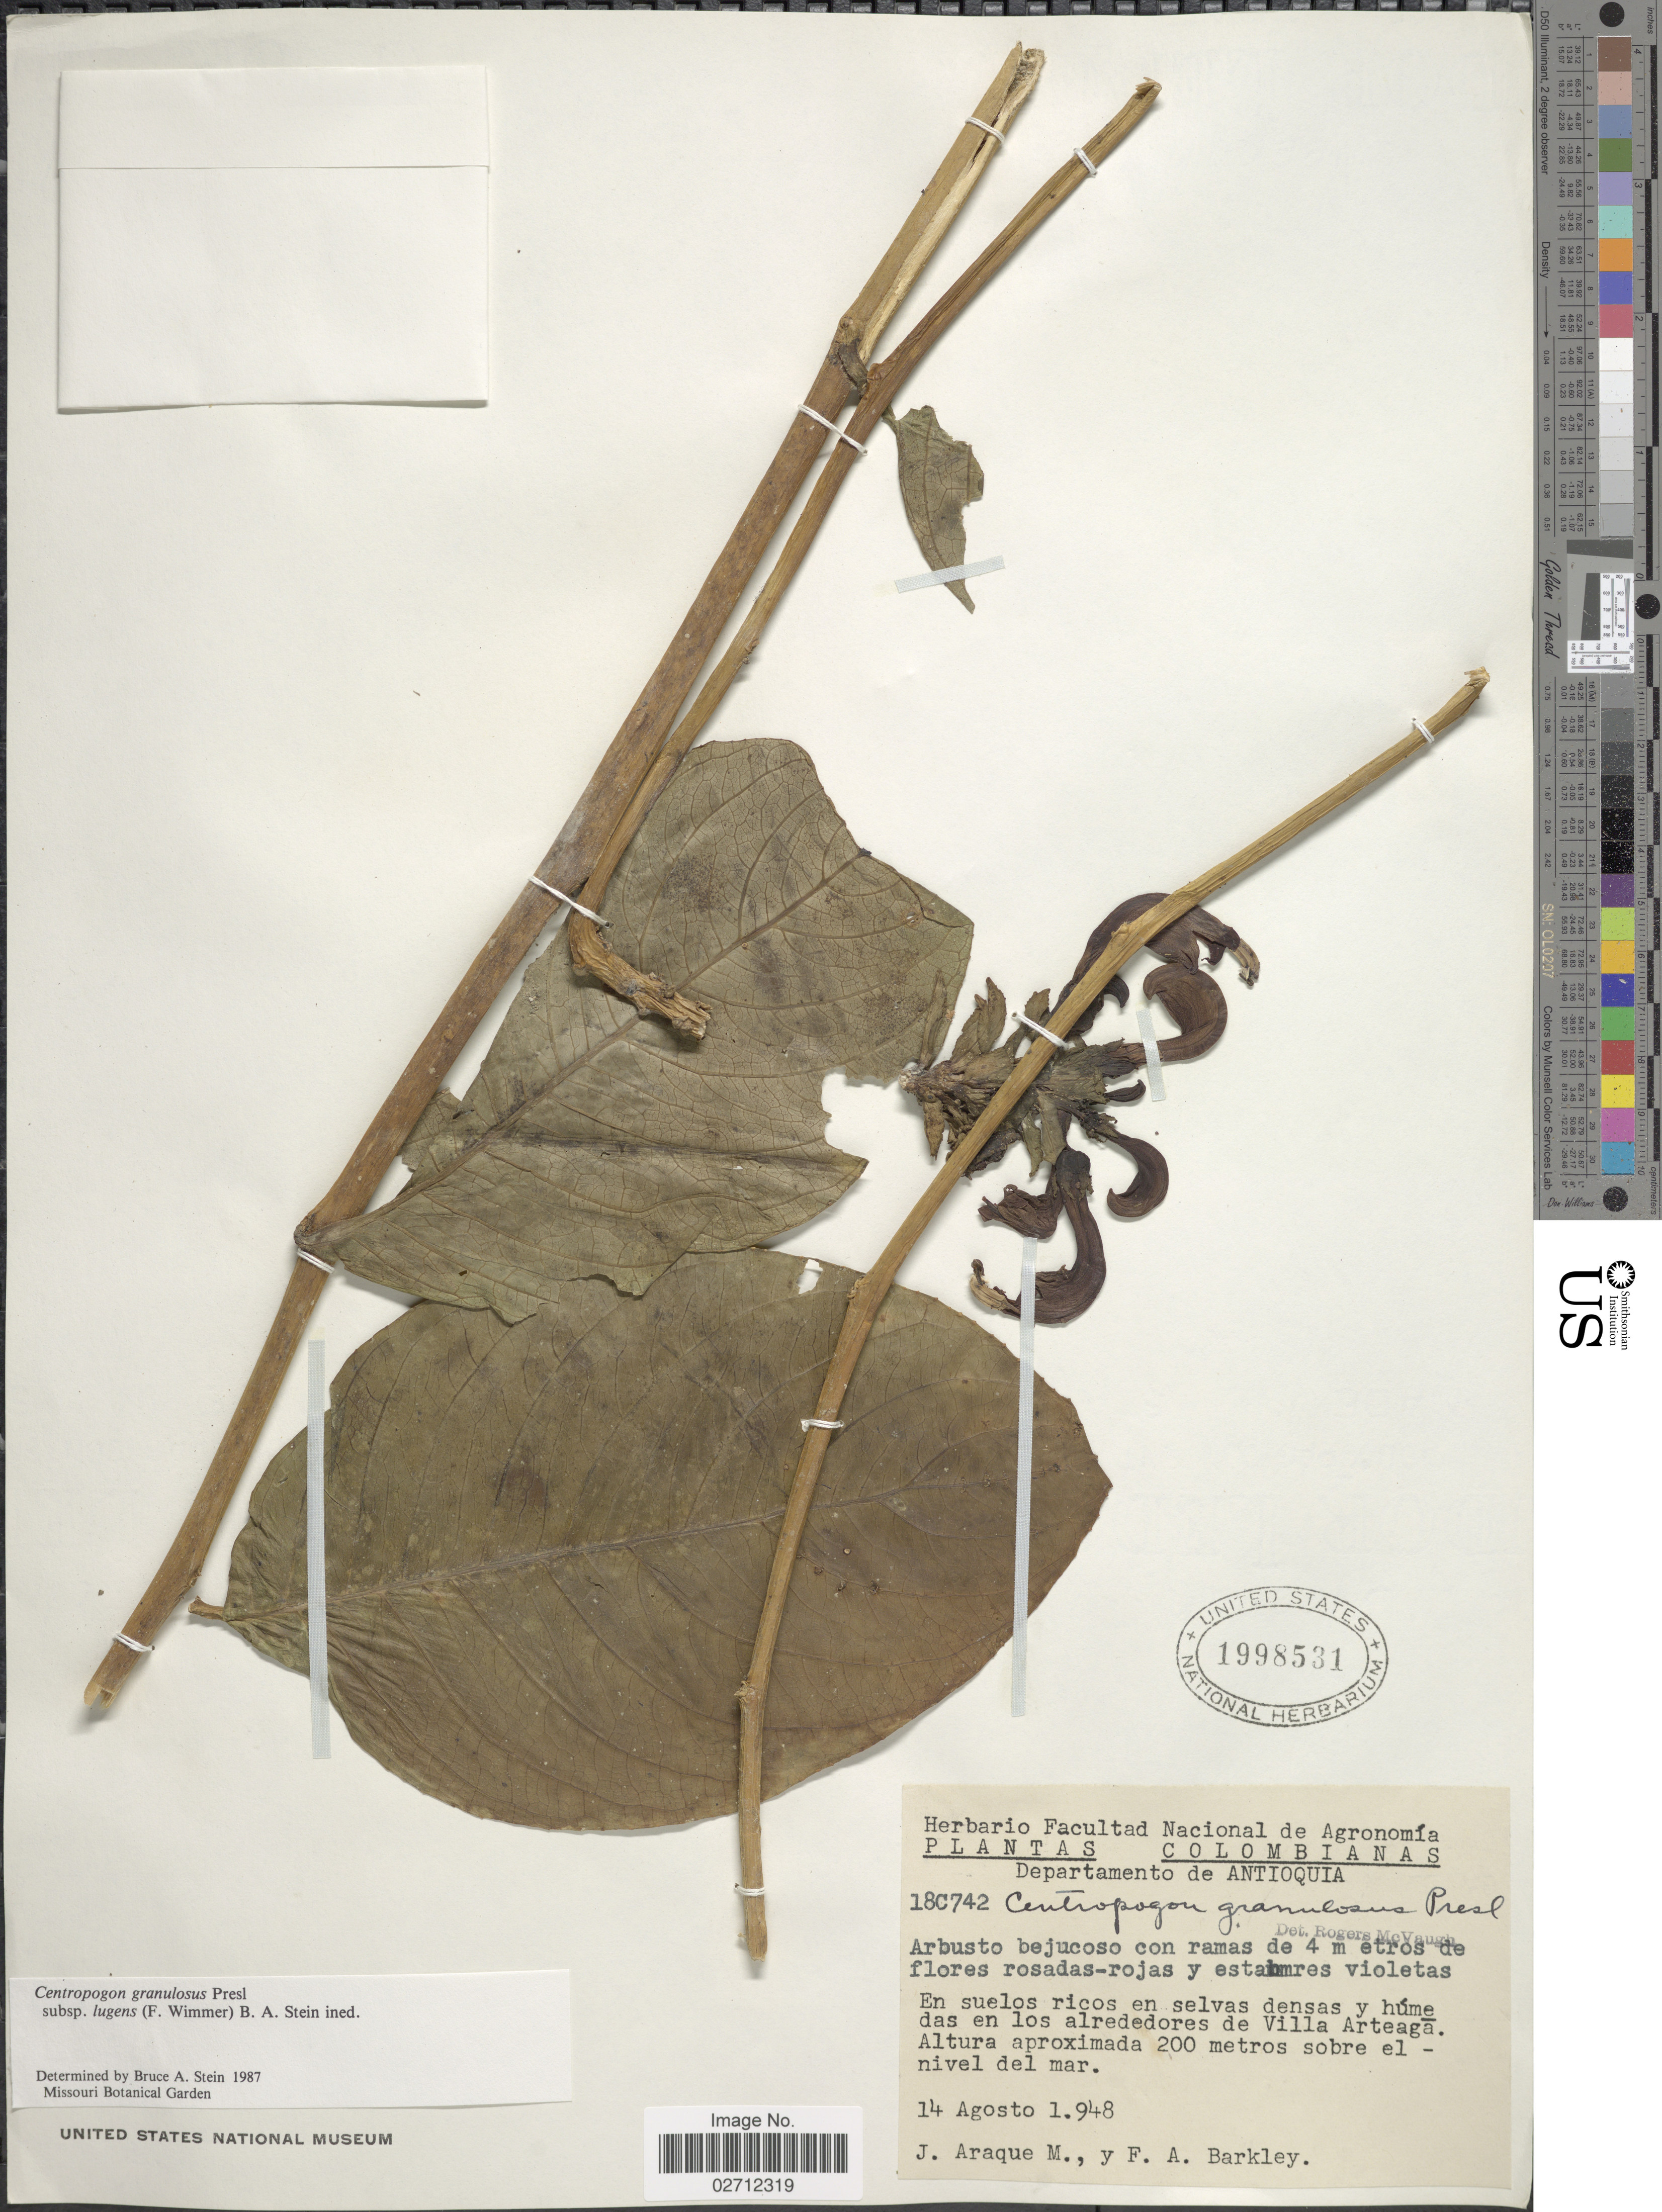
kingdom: Plantae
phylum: Tracheophyta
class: Magnoliopsida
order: Asterales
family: Campanulaceae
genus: Centropogon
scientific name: Centropogon granulosus subsp. lugens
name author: B.A. Stein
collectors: J. Araque Molina & F. A. Barkley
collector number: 18C742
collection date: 1948-08-14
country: Colombia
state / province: Antioquia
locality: Departamento de Antioquia, En suelos ricos en selvas densas u húmedas en los alredores de Villa Arteaga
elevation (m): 200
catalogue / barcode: US 1998531